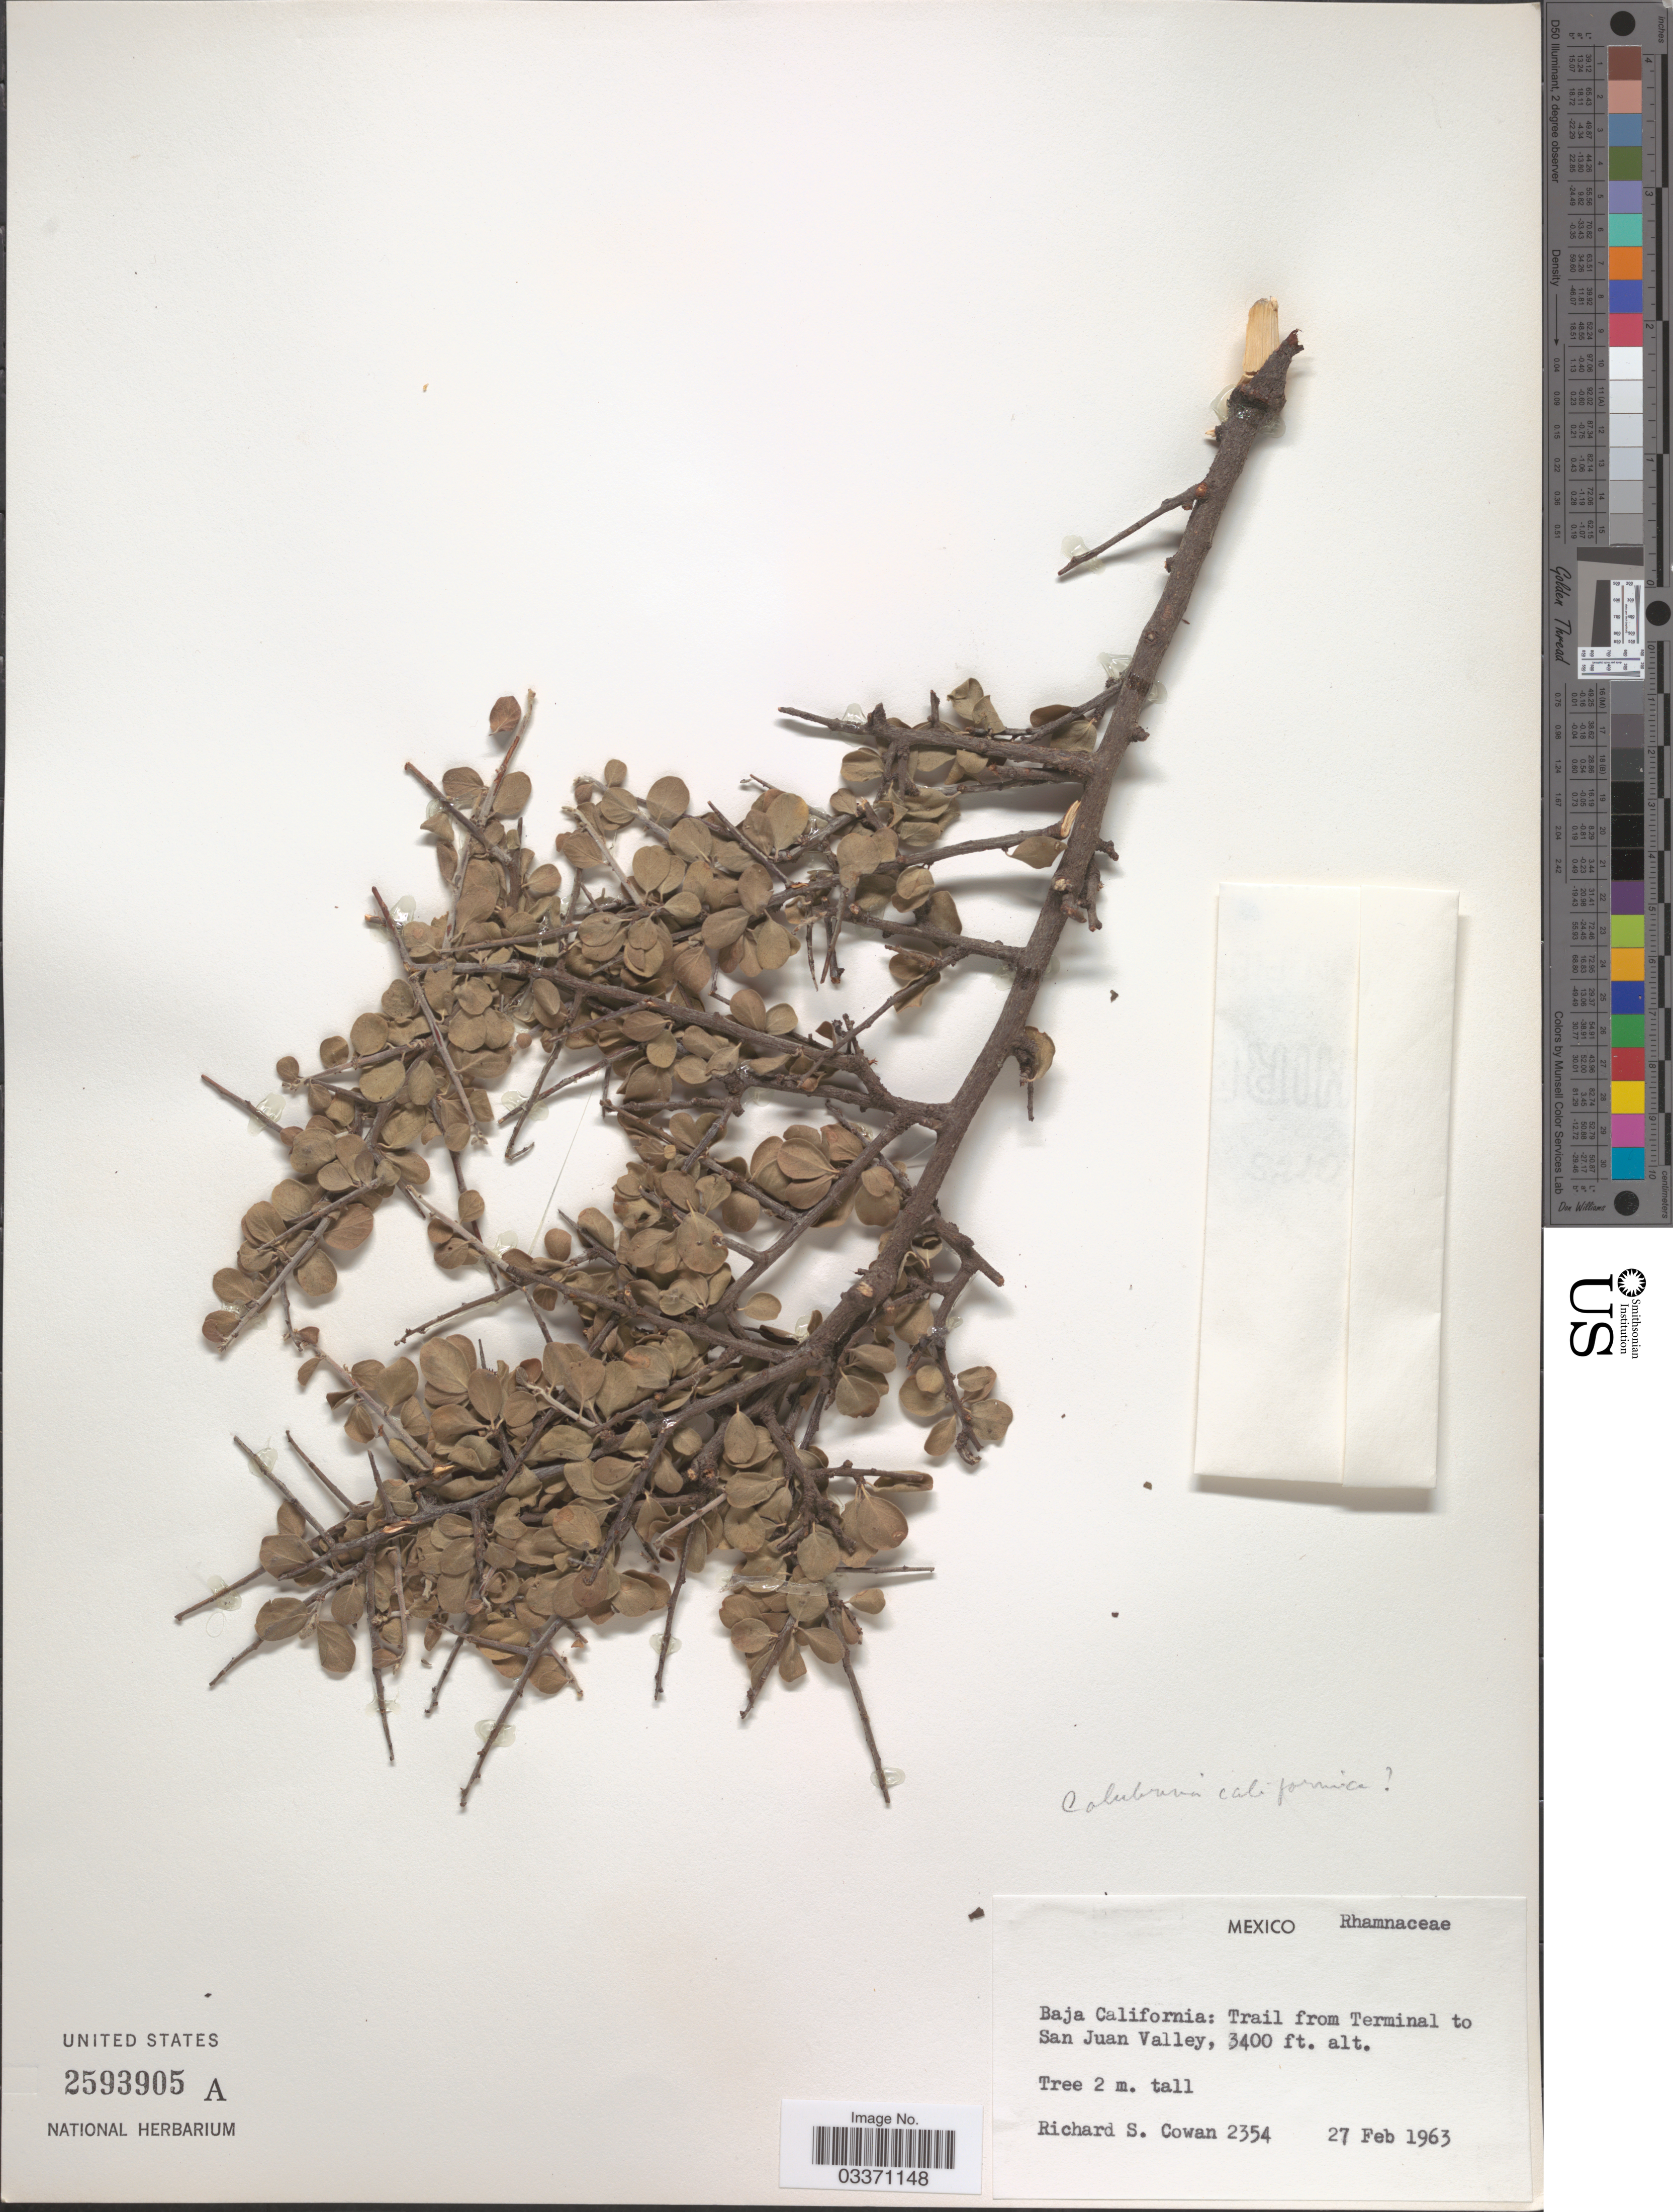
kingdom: Plantae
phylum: Tracheophyta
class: Magnoliopsida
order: Rosales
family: Rhamnaceae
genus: Colubrina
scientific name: Colubrina californica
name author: I.M. Johnst.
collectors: R. S. Cowan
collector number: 2354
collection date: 1963-02-27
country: Mexico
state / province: Baja California Norte / Baja California Sur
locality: Trail from Terminal to San Juan Valley.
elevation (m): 1036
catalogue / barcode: US 2593905A